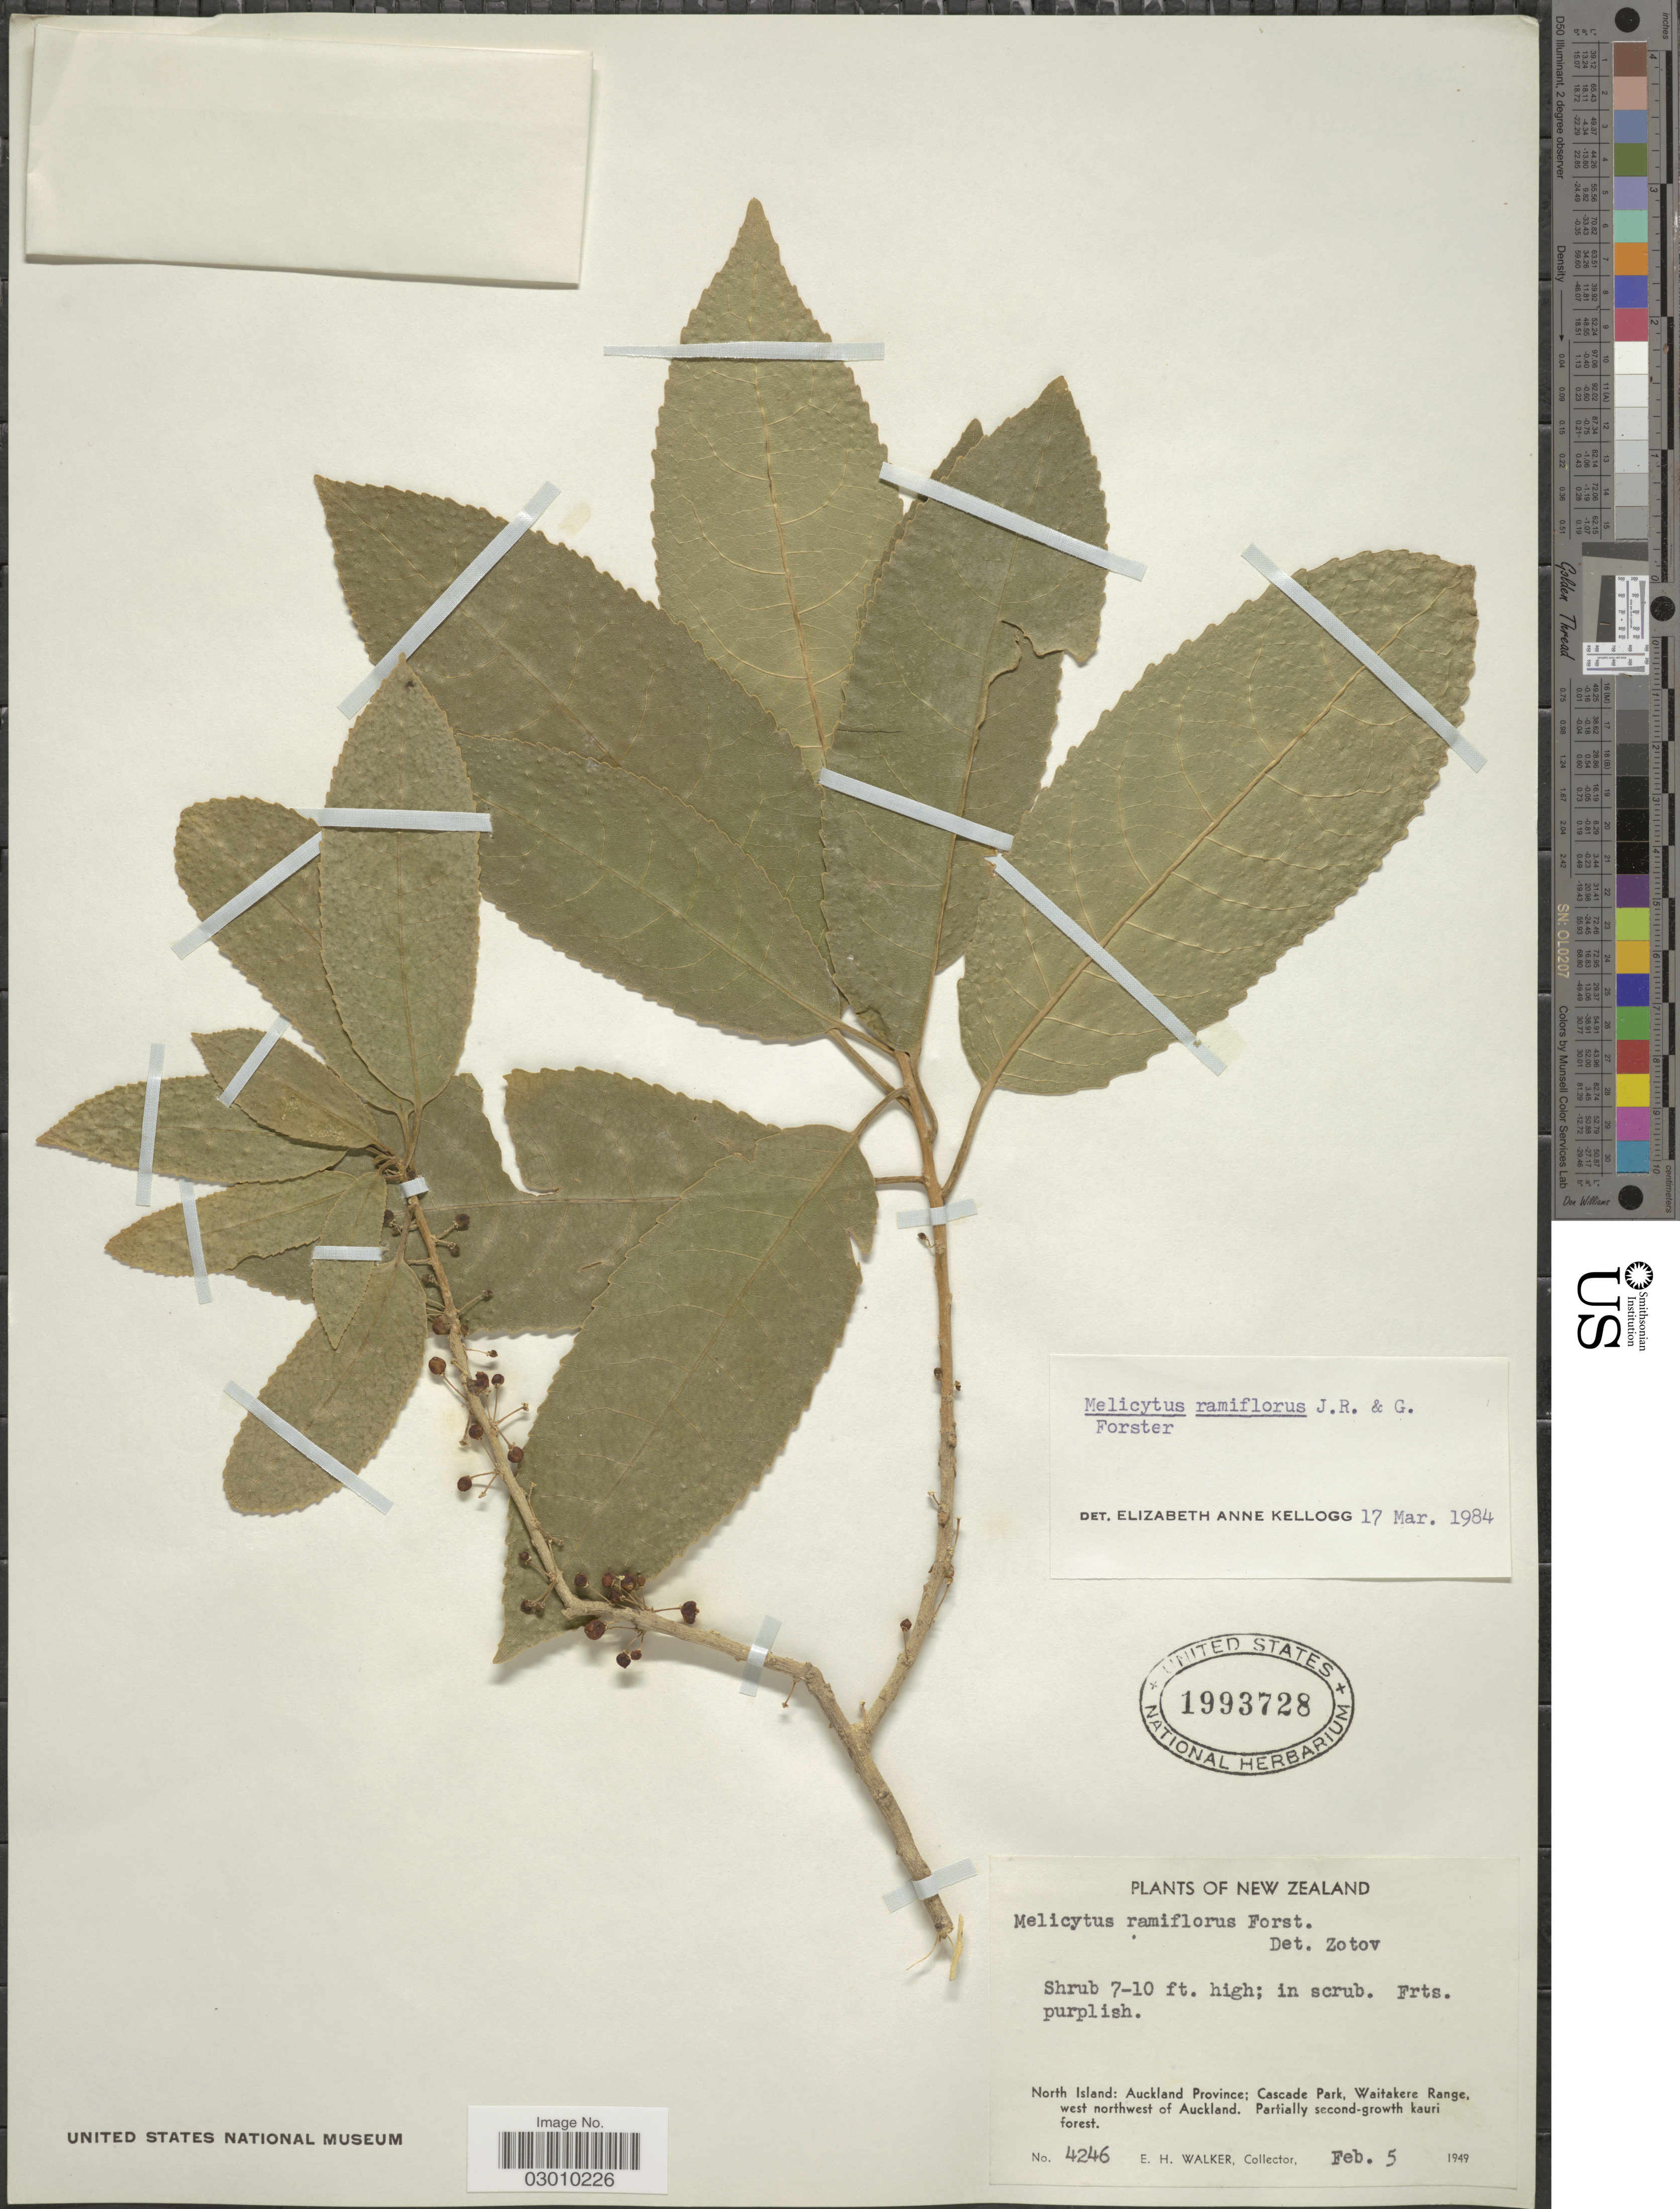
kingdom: Plantae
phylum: Tracheophyta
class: Magnoliopsida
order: Malpighiales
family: Violaceae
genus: Melicytus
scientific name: Melicytus ramiflorus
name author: J.R. Forst. & G. Forst.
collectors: E. H. Walker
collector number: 4246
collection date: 1949-02-05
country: New Zealand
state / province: Auckland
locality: North Island; Cascade Park, Waitakere Range, west northwest of Auckland.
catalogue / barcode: US 1993728